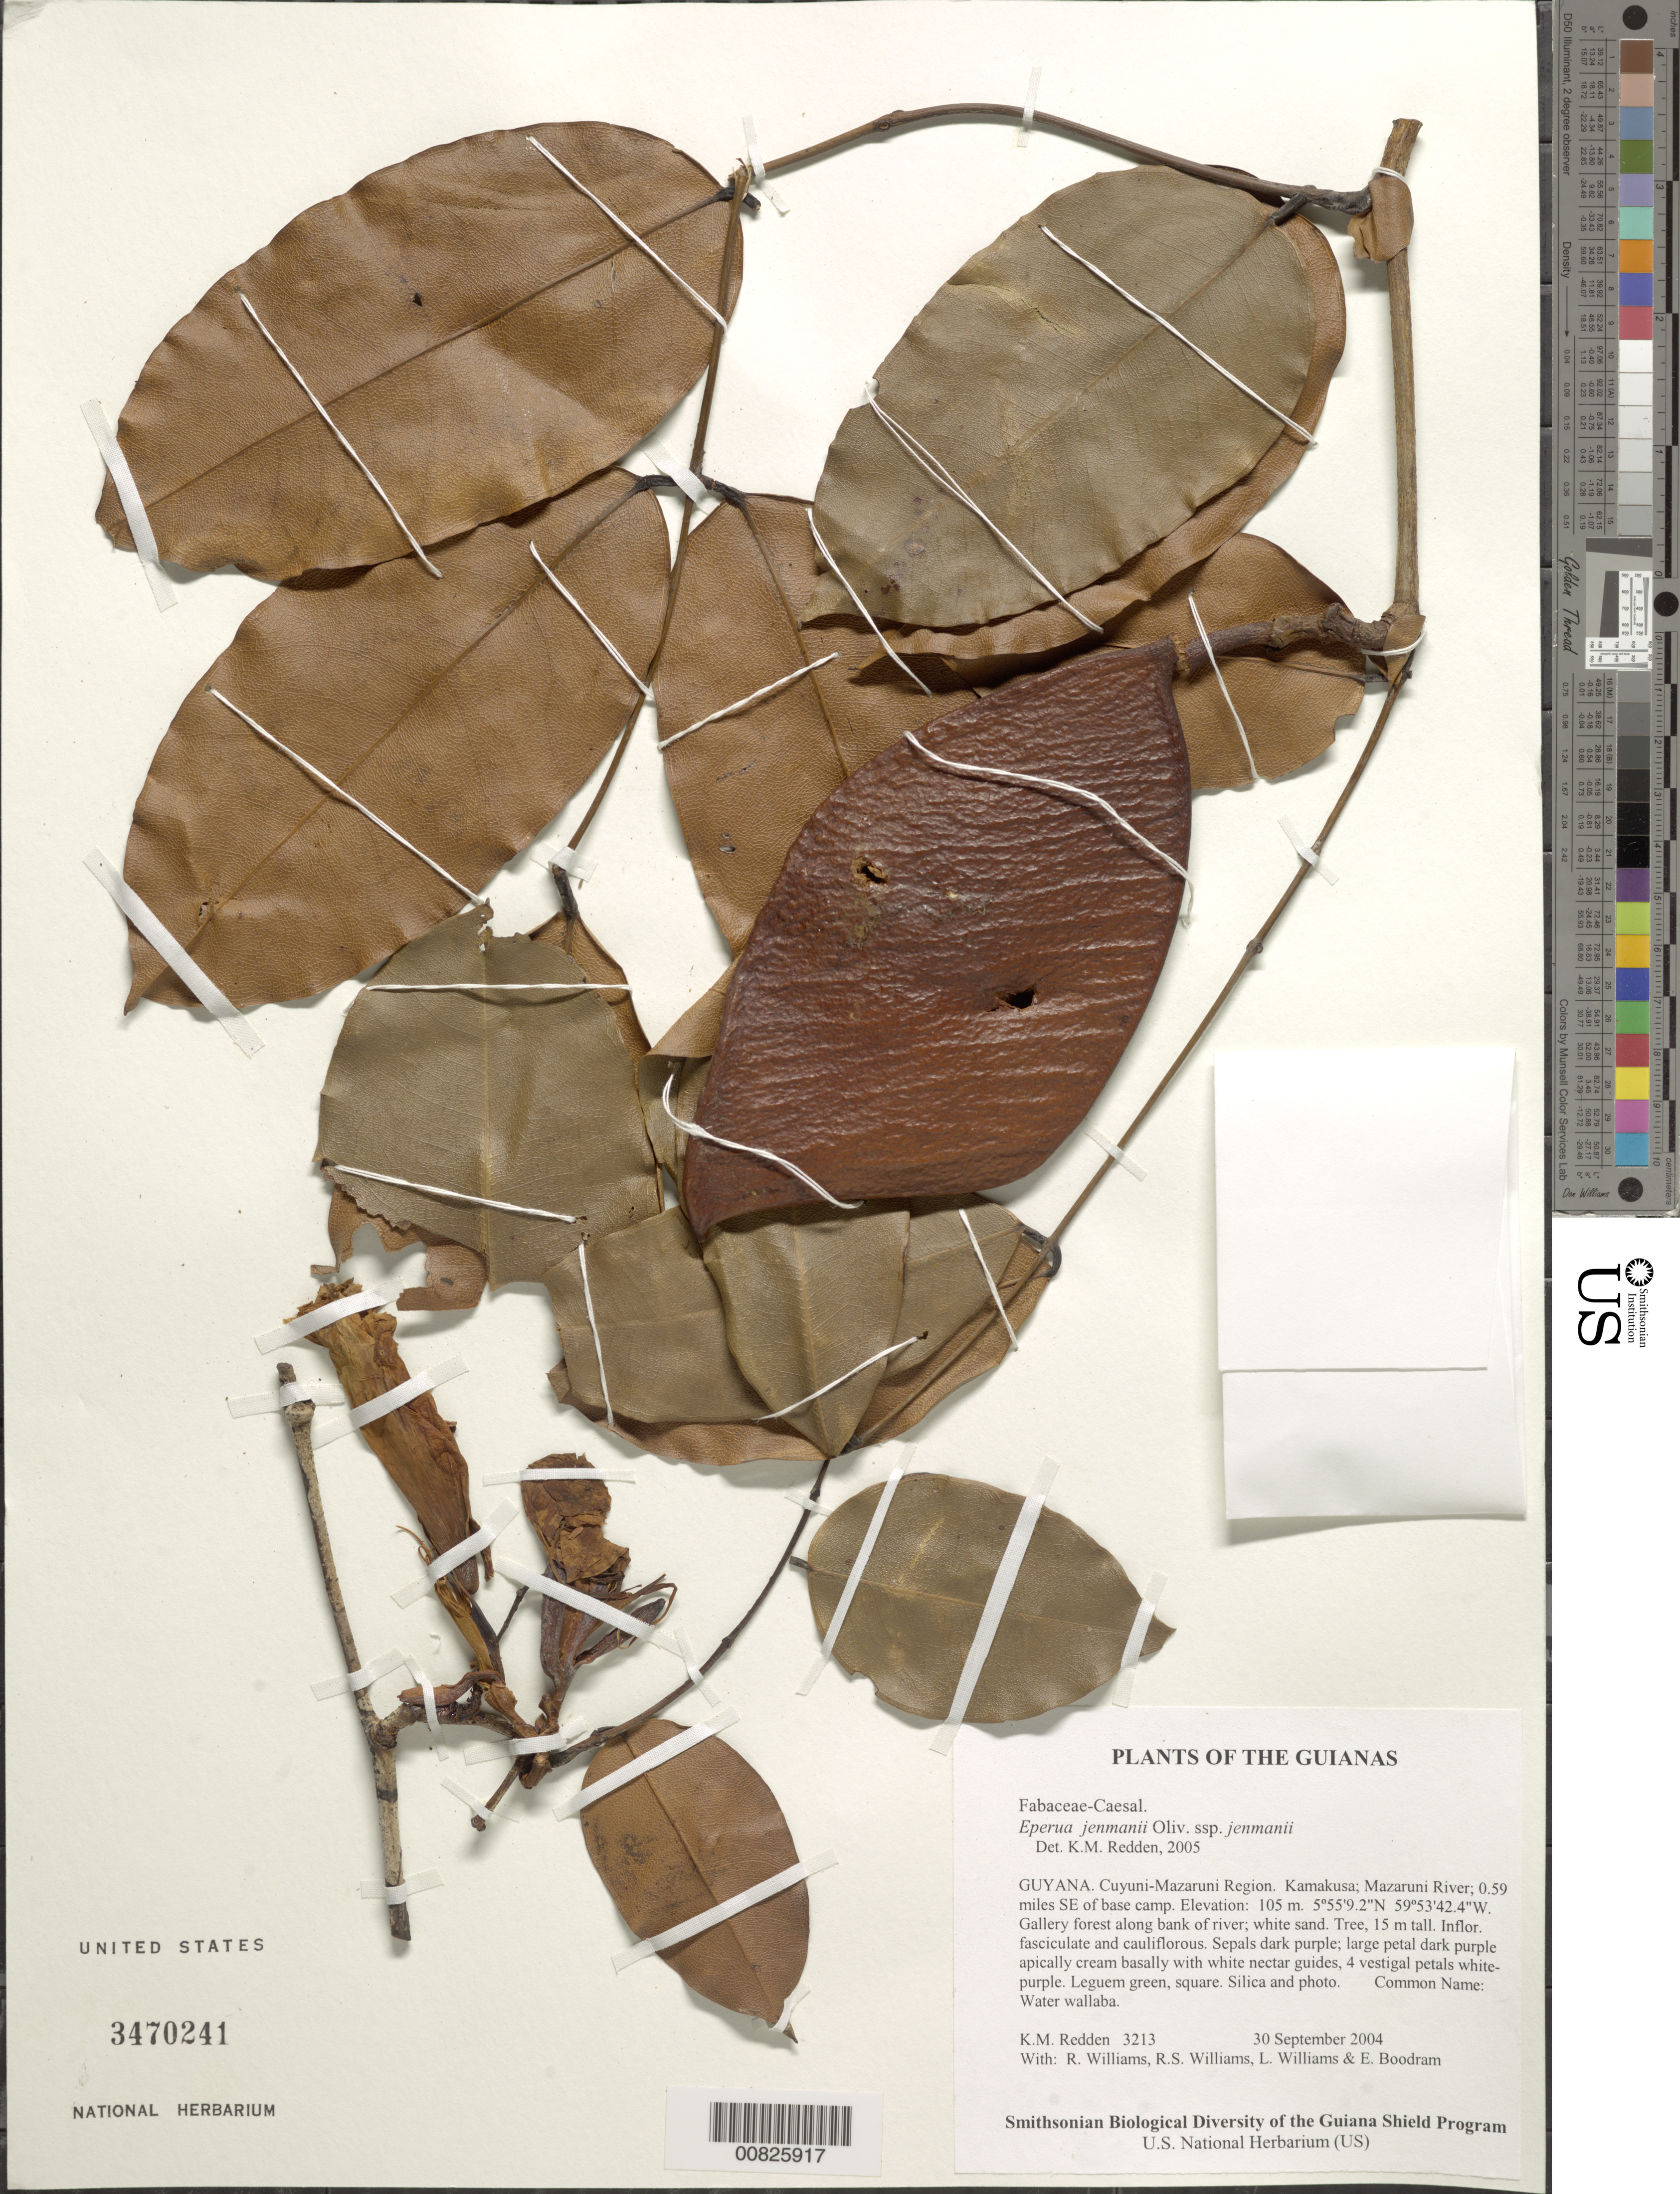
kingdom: Plantae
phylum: Tracheophyta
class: Magnoliopsida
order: Fabales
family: Fabaceae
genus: Eperua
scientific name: Eperua jenmanii subsp. jenmanii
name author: Oliv.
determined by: Redden, K. M.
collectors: K. M. Redden, R. Williams, R. S. Williams, L. Williams & E. Boodram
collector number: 3213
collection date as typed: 30 September 2004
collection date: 2004-09-30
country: Guyana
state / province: Cuyuni-Mazaruni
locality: Kamakusa; Mazaruni River; 0.59 miles SE of base camp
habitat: Gallery forest along bank of river; white sand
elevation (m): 105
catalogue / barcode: US 3470241